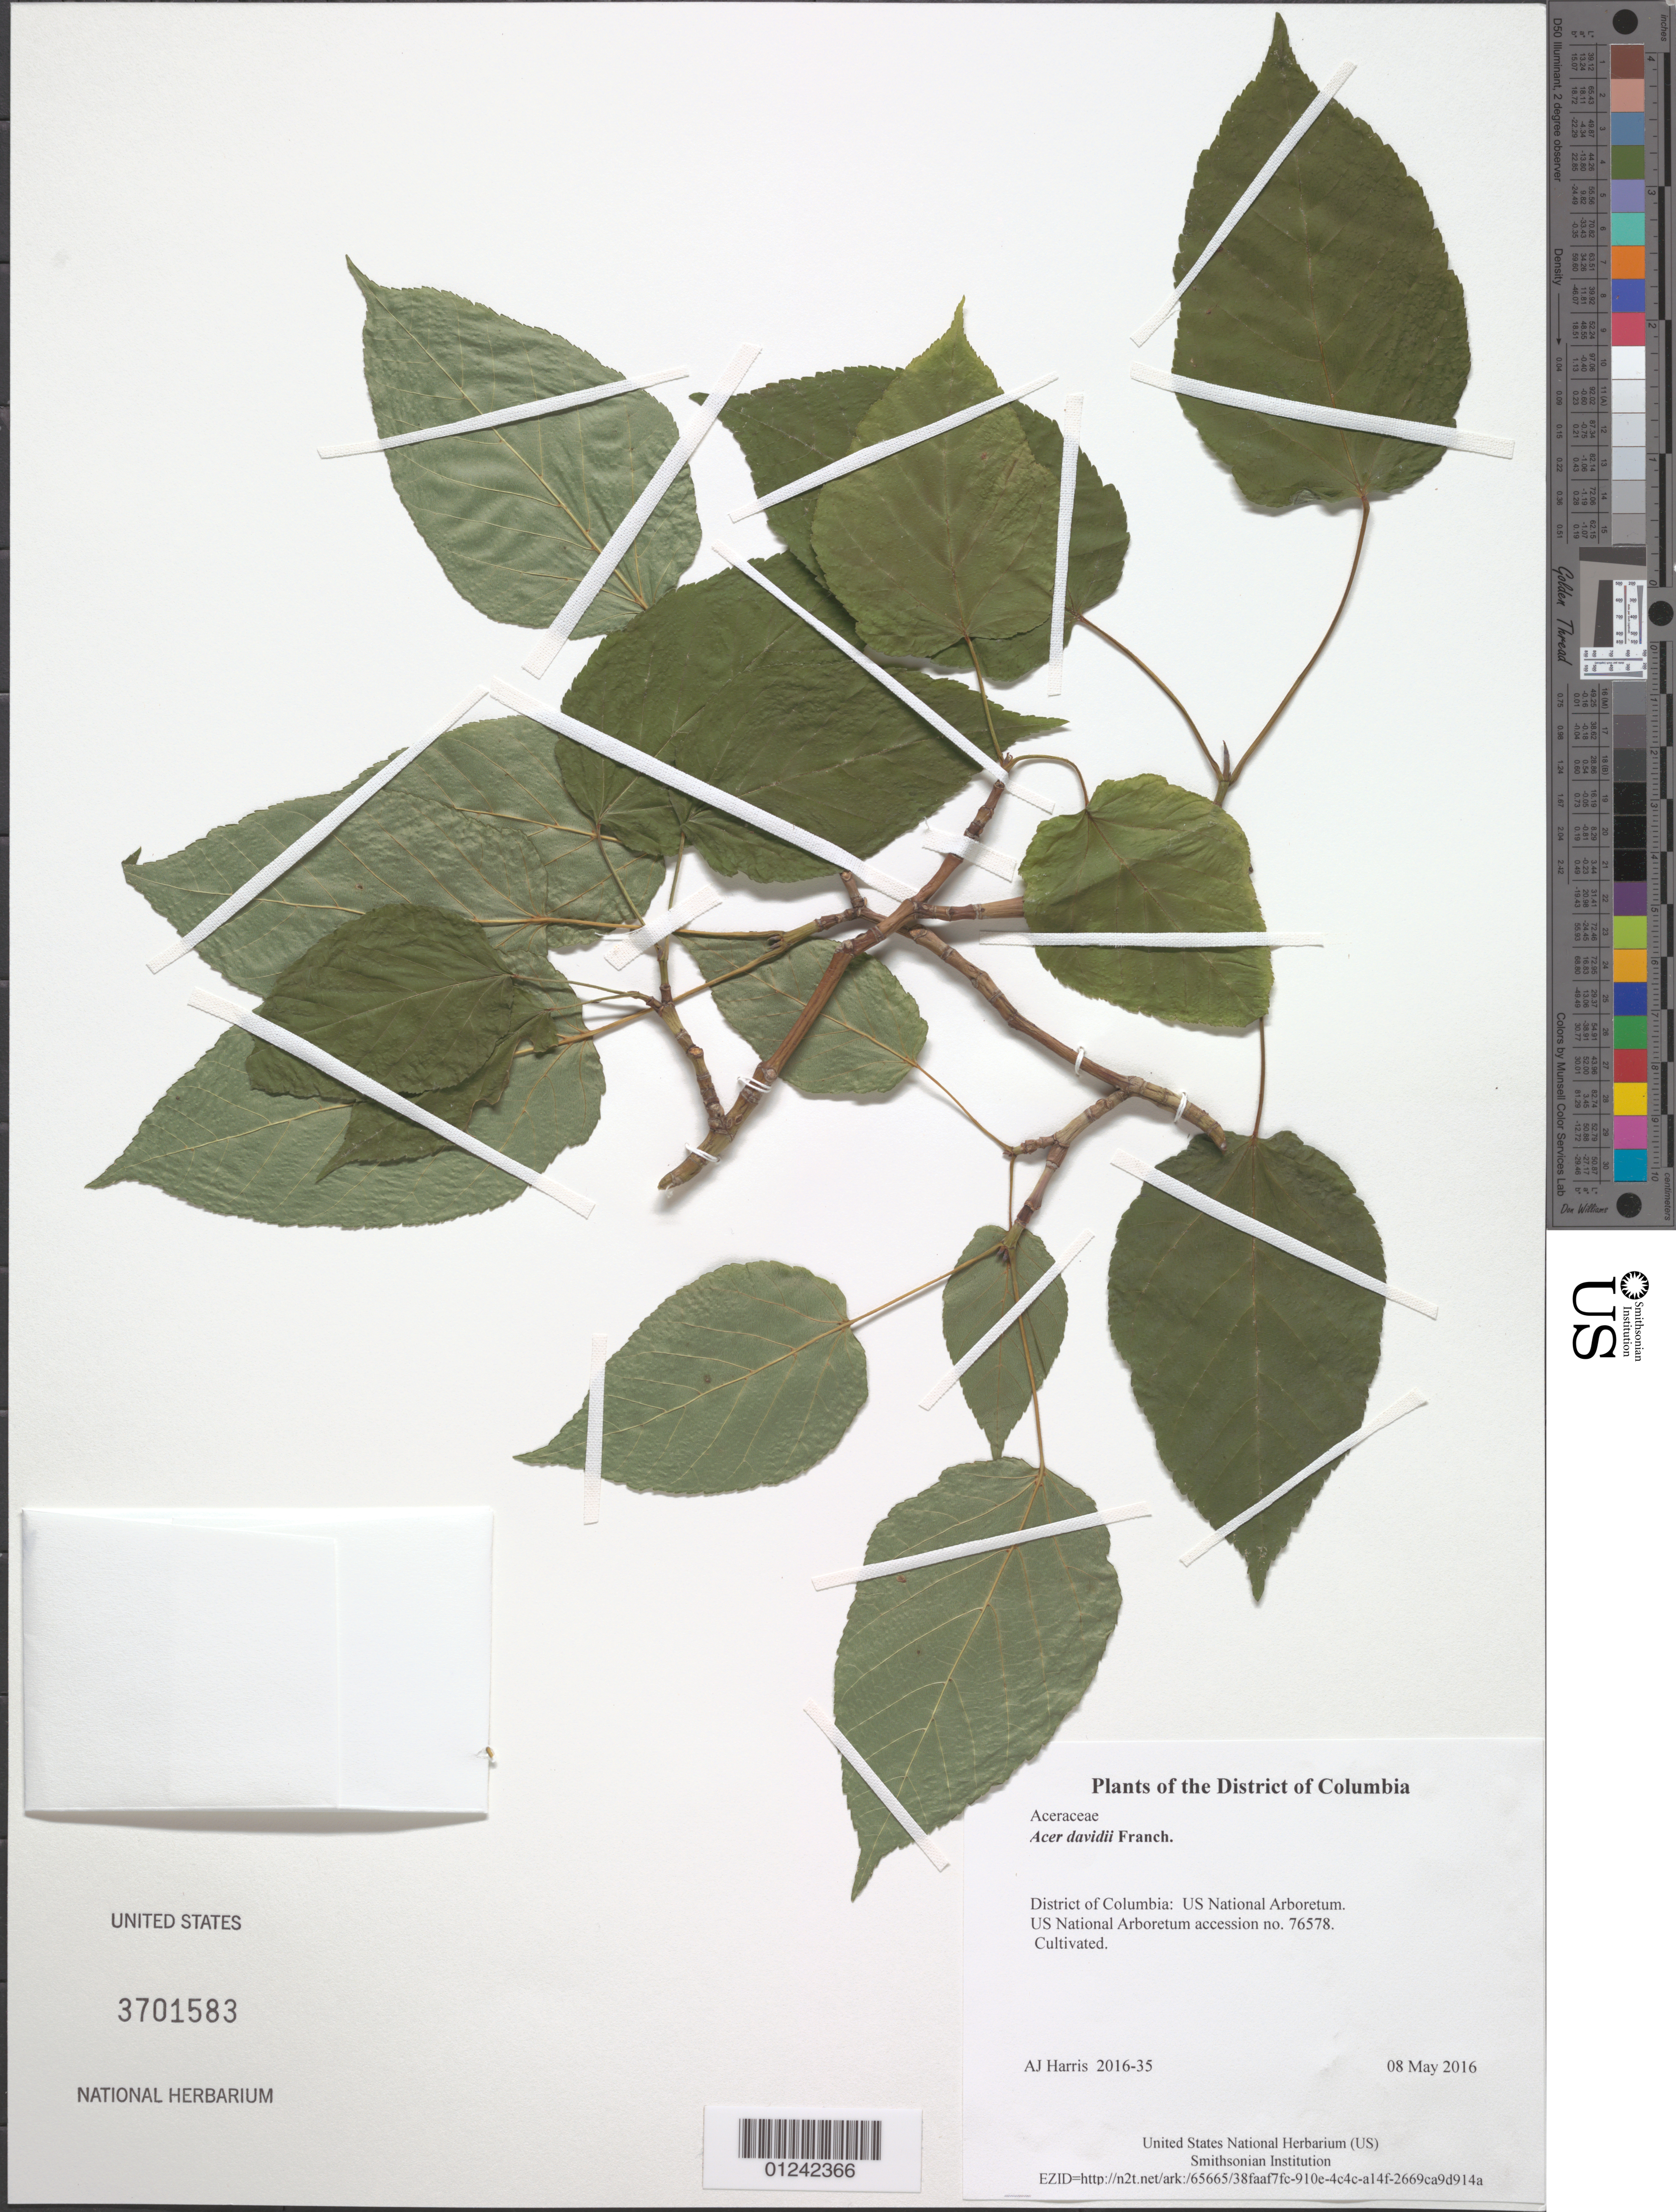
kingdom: Plantae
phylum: Tracheophyta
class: Magnoliopsida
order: Sapindales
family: Sapindaceae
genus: Acer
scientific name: Acer davidii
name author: Franch.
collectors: A. J. Harris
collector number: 2016-35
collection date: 2016-05-08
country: United States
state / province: District of Columbia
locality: US National Arboretum.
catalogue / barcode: US 3701583